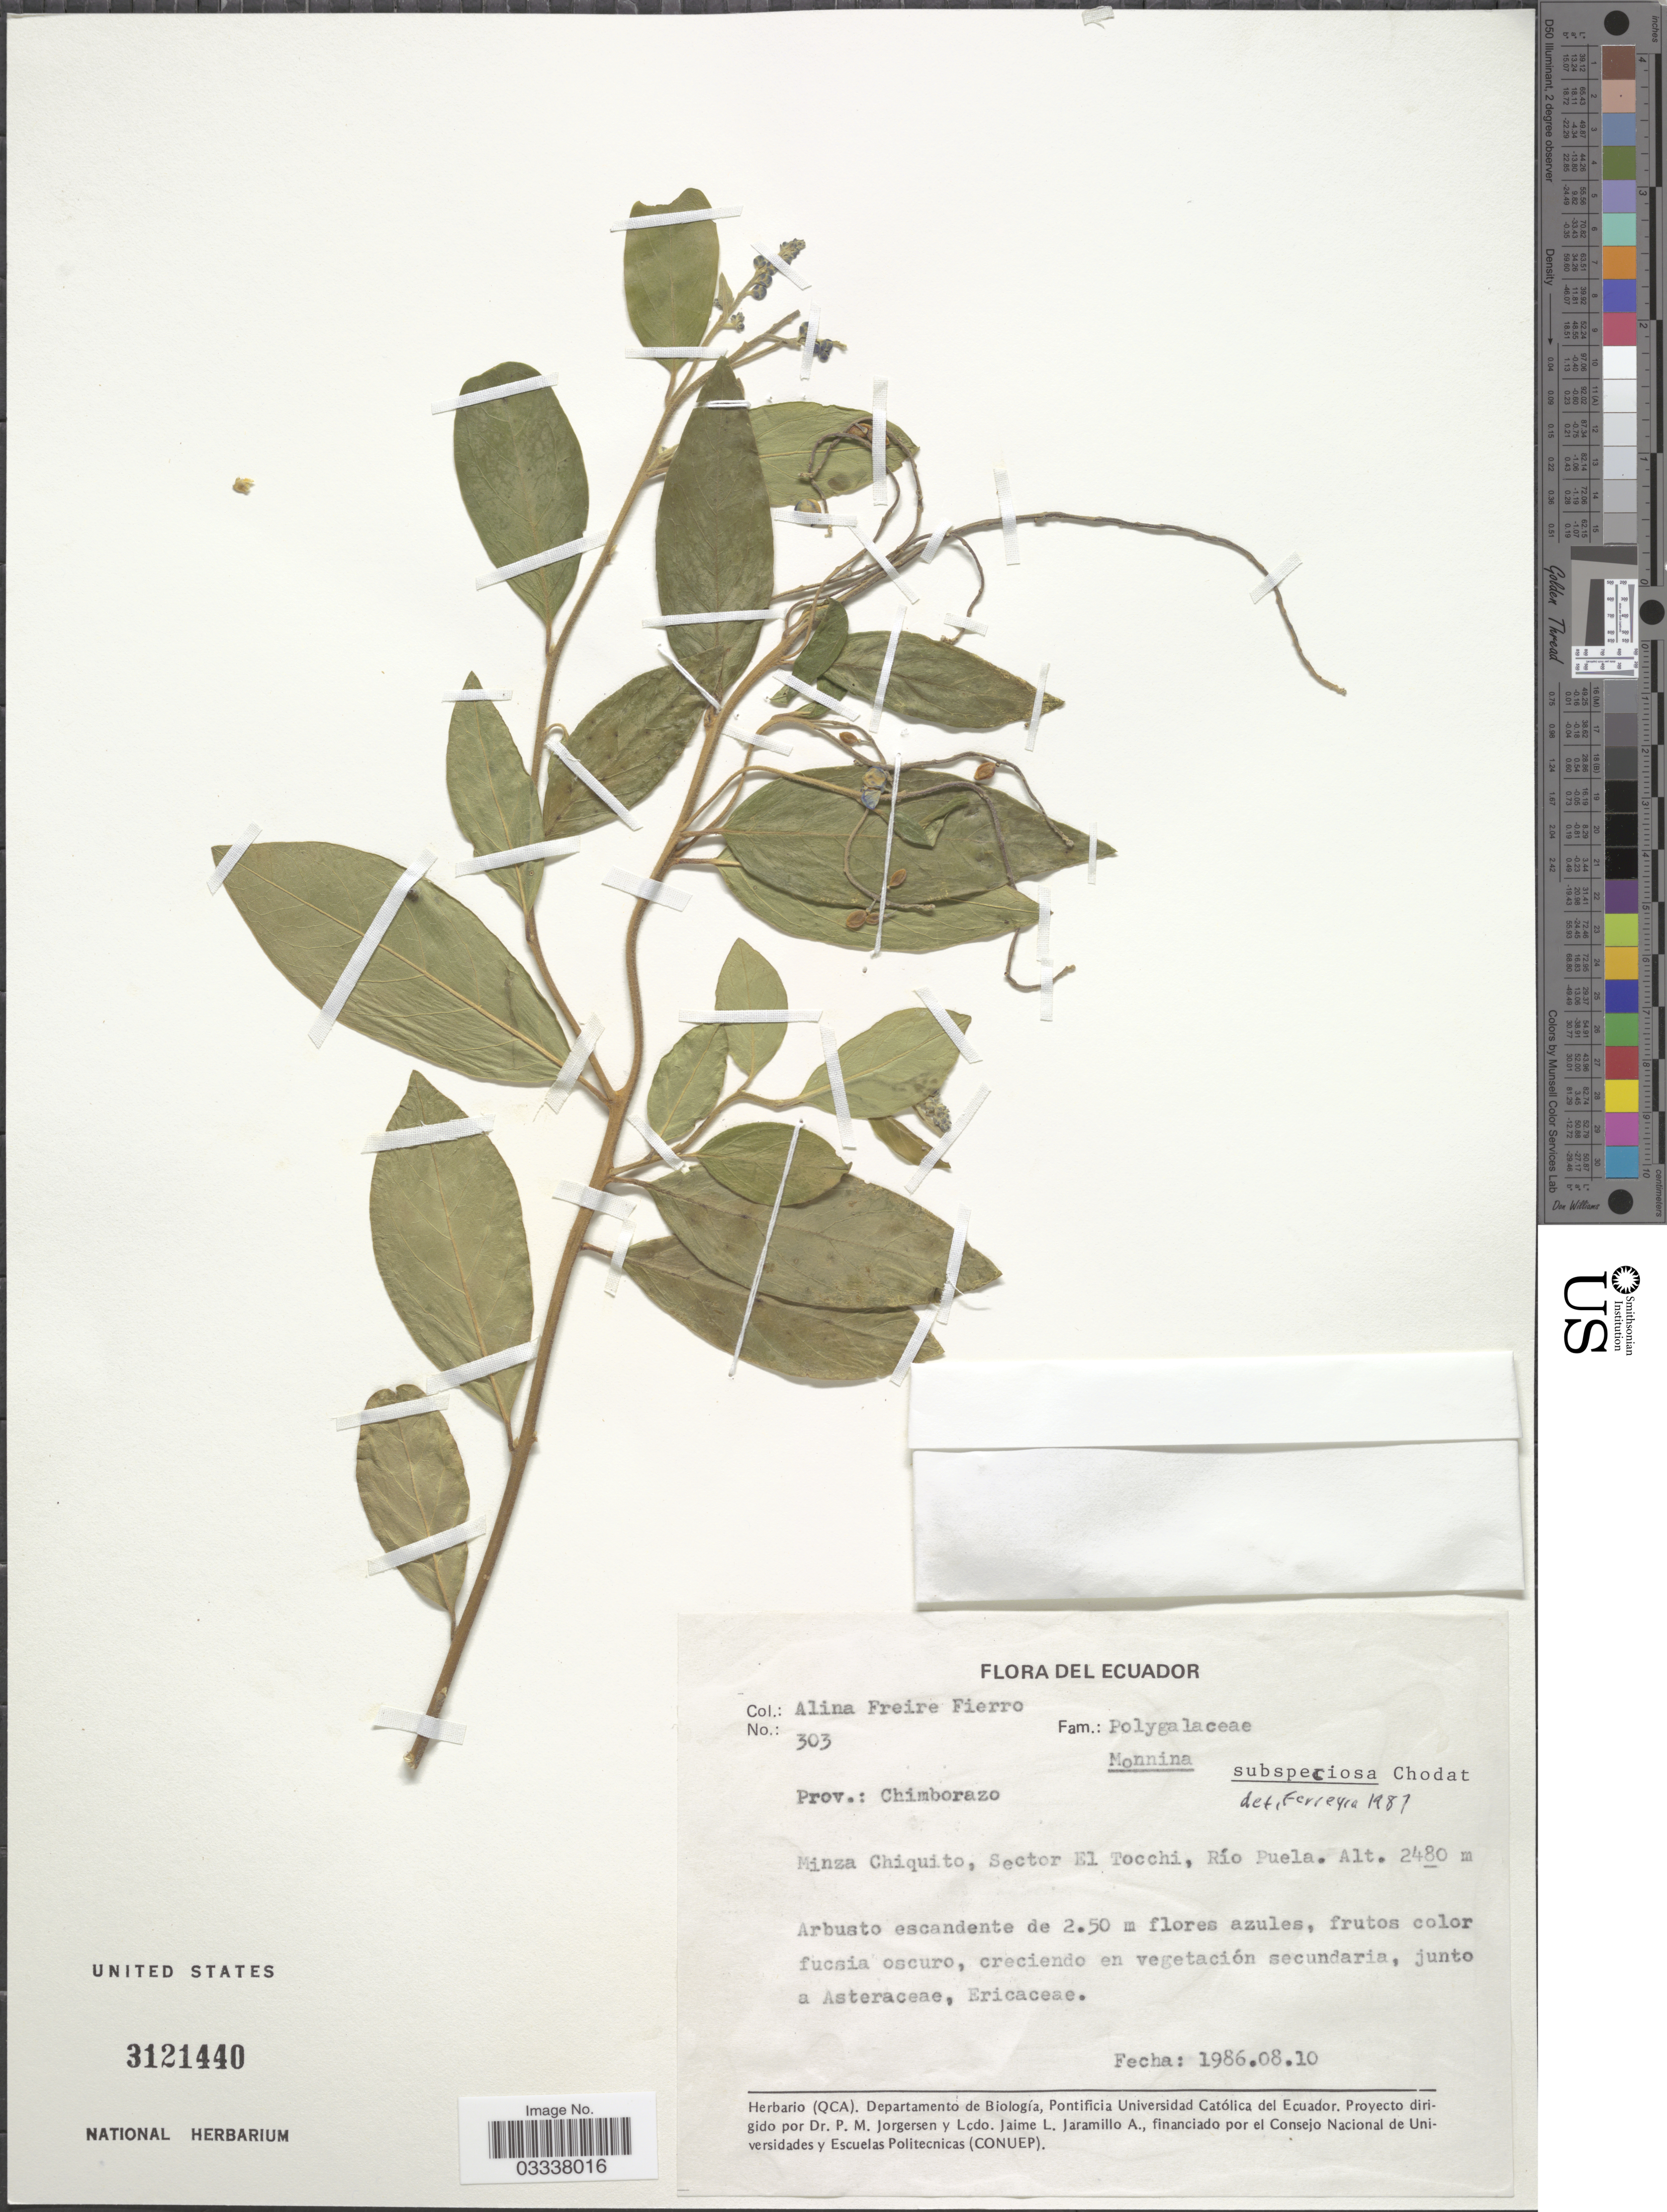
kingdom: Plantae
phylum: Tracheophyta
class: Magnoliopsida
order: Fabales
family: Polygalaceae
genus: Monnina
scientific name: Monnina subspeciosa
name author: Chodat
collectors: A. Freire-Fierro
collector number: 303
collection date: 1986-08-10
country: Ecuador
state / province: Chimborazo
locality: Minza Chiquito, Sector El Tocchi, Río Puela.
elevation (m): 2480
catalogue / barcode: US 3121440